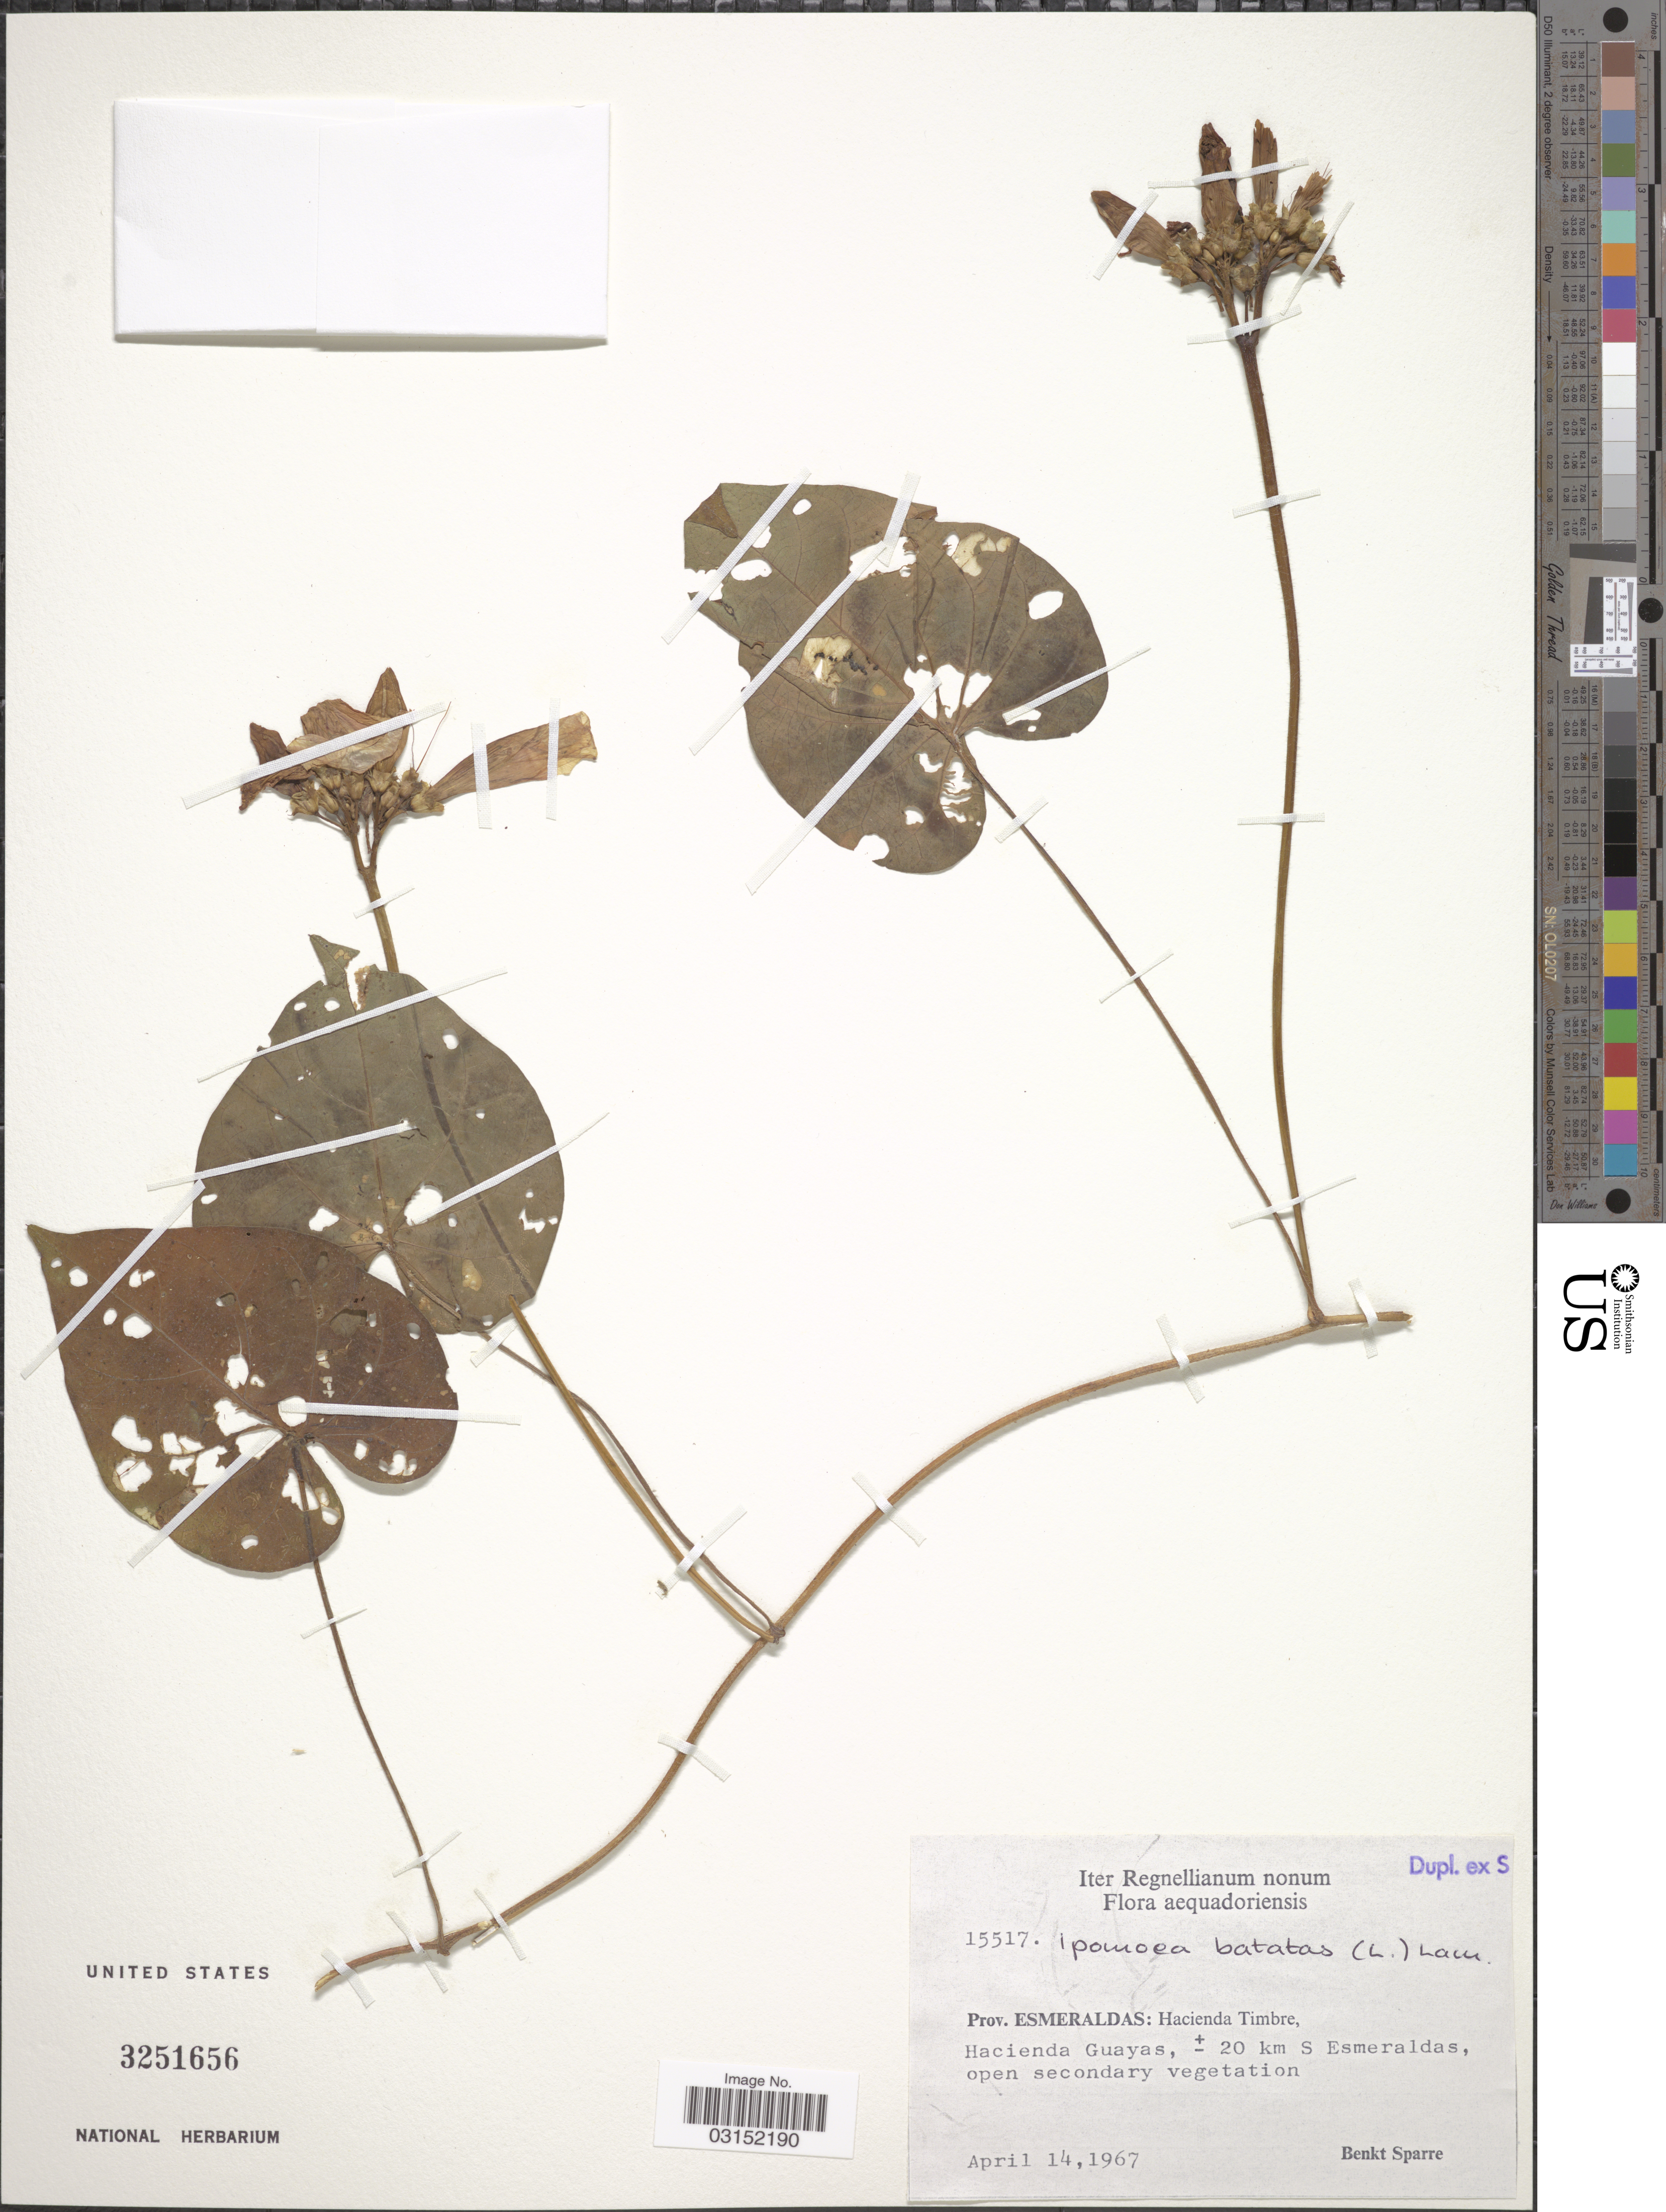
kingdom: Plantae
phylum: Tracheophyta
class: Magnoliopsida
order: Solanales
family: Convolvulaceae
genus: Ipomoea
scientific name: Ipomoea batatas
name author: (L.) Lam.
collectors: B. Sparre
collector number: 15517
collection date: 1967-04-14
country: Ecuador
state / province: Esmeraldas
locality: Aequadoriensis, Hacienda Timbre. Hacienda Guayas, ± 20 km S Esmeraldas.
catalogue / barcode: US 3251656